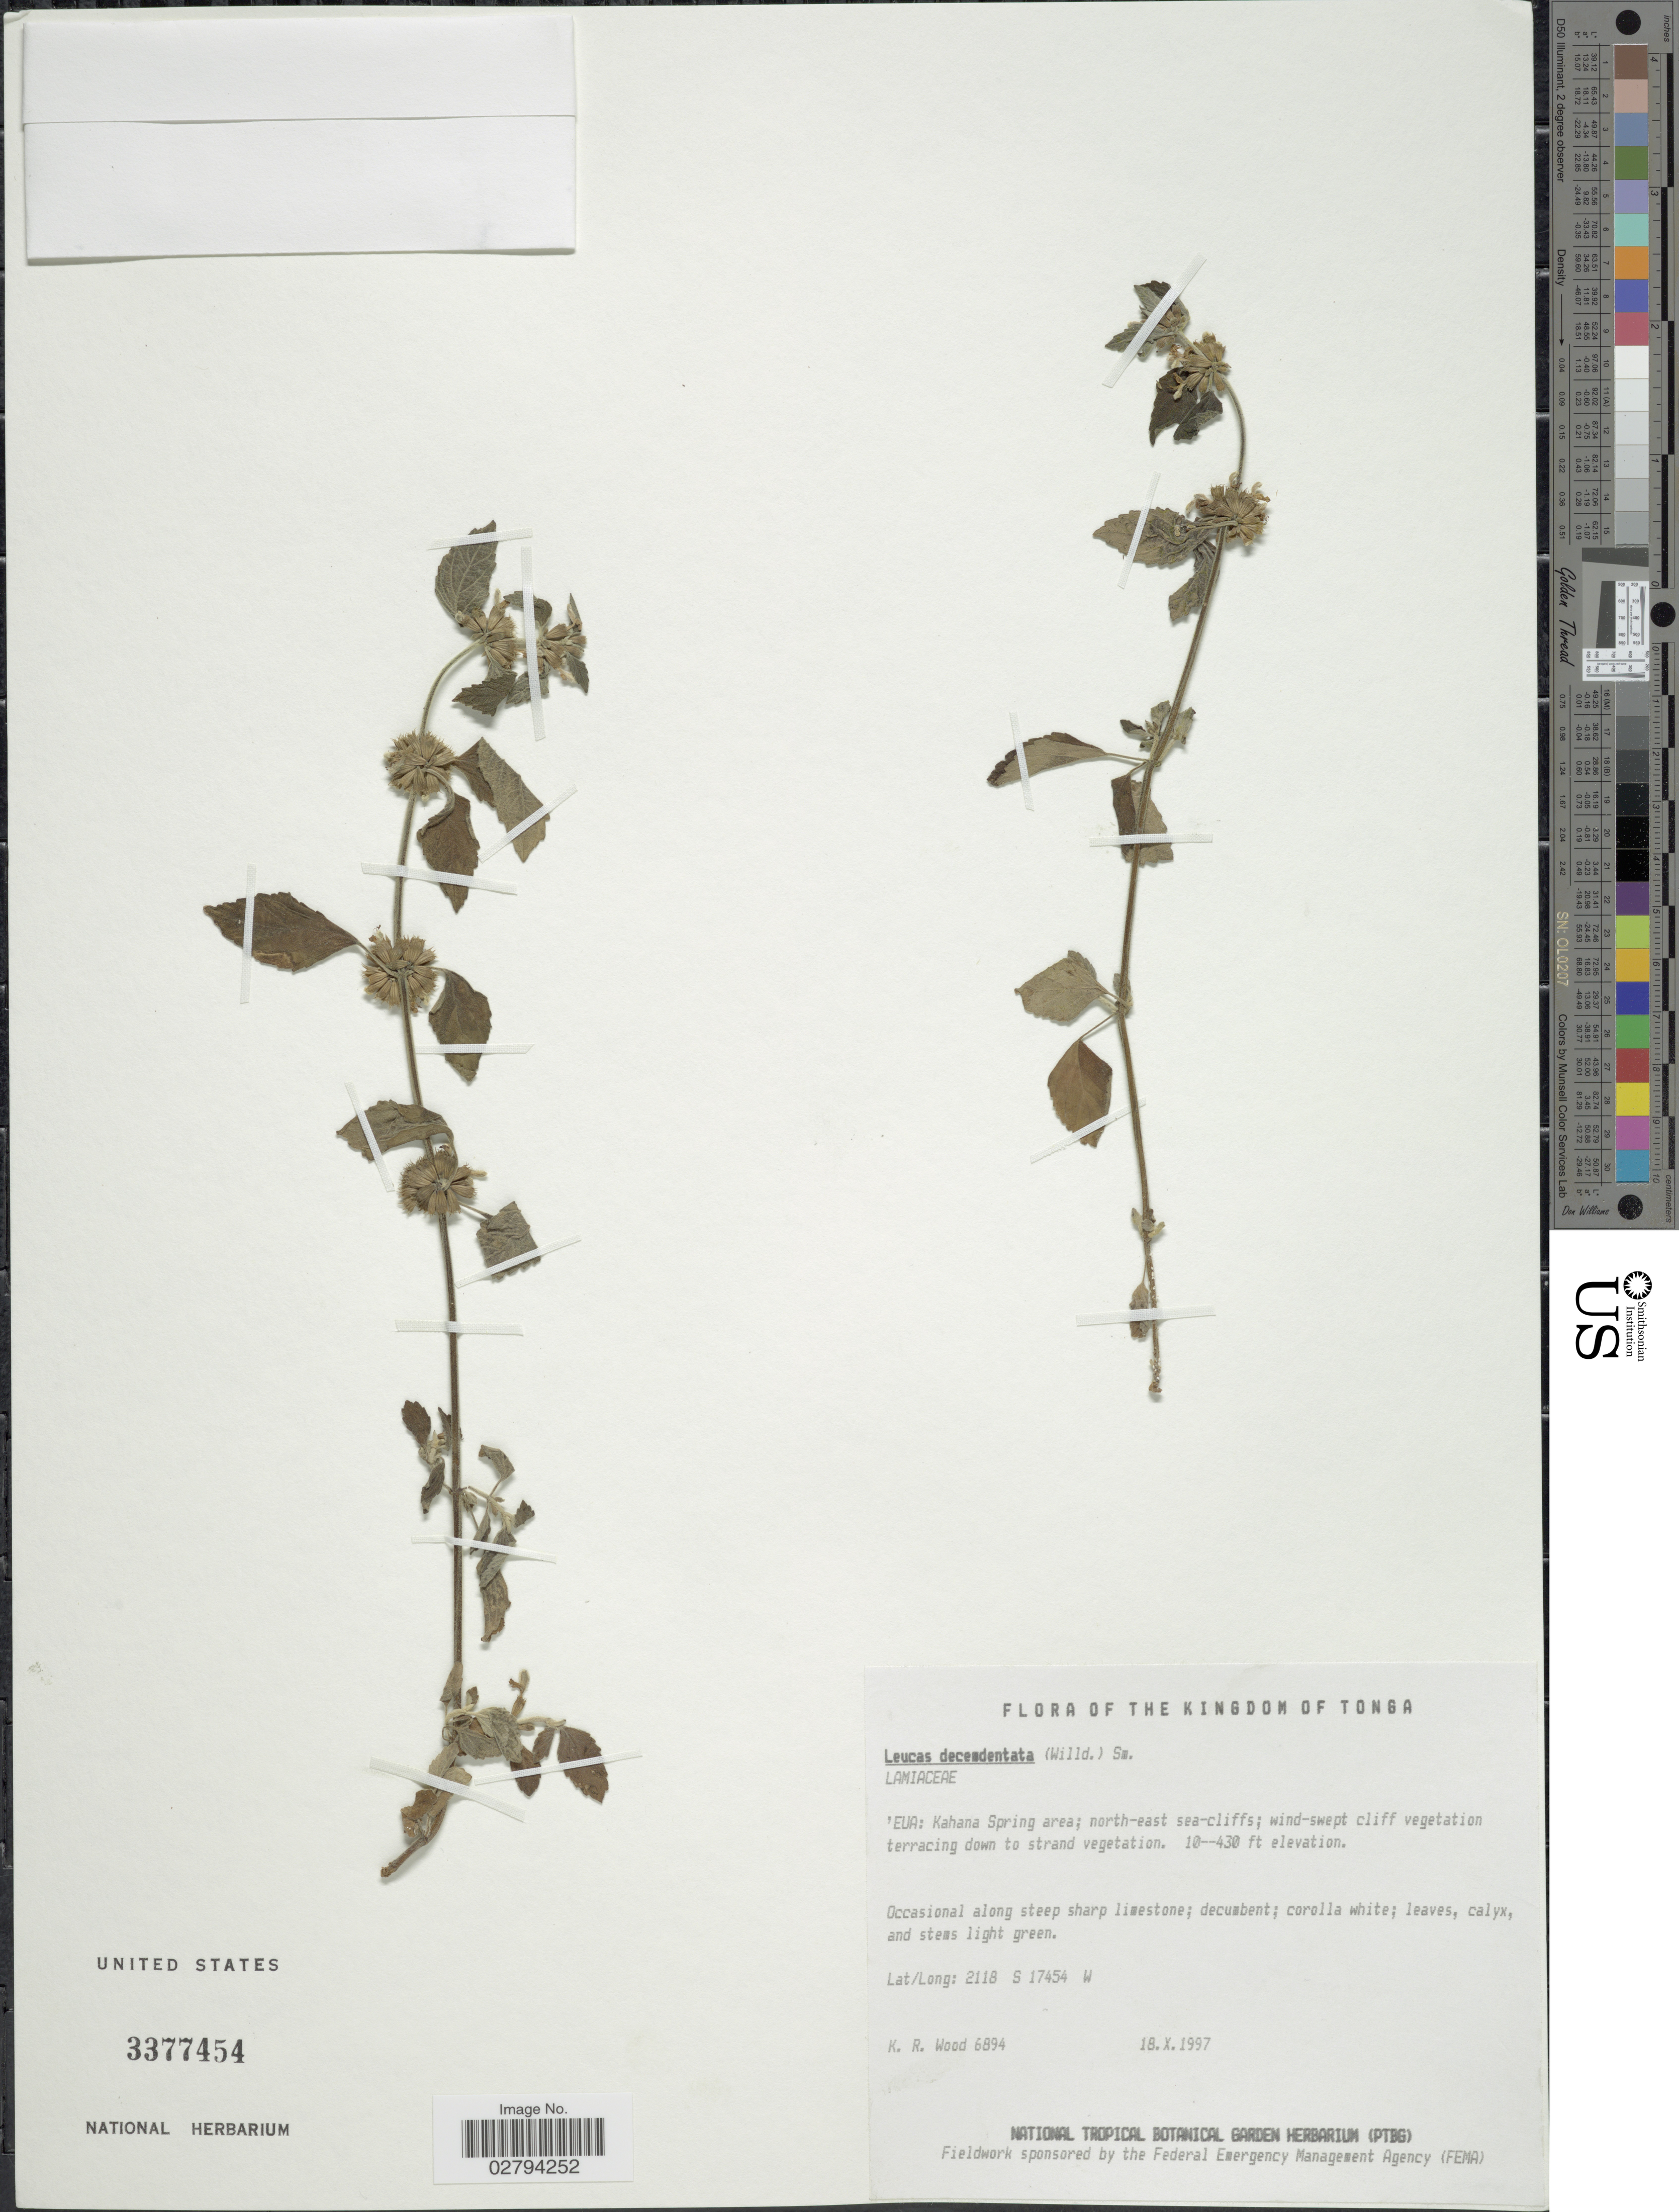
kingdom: Plantae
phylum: Tracheophyta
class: Magnoliopsida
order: Lamiales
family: Lamiaceae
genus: Leucas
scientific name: Leucas decemdentata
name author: (Willd.) Sm.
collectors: K. R. Wood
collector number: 6894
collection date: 1997-10-18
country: Tonga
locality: The Kingdom of Tonga, 'Eua: Kahana Spring Area; north-east sea-cliffs.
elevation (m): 3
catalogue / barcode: US 3377454